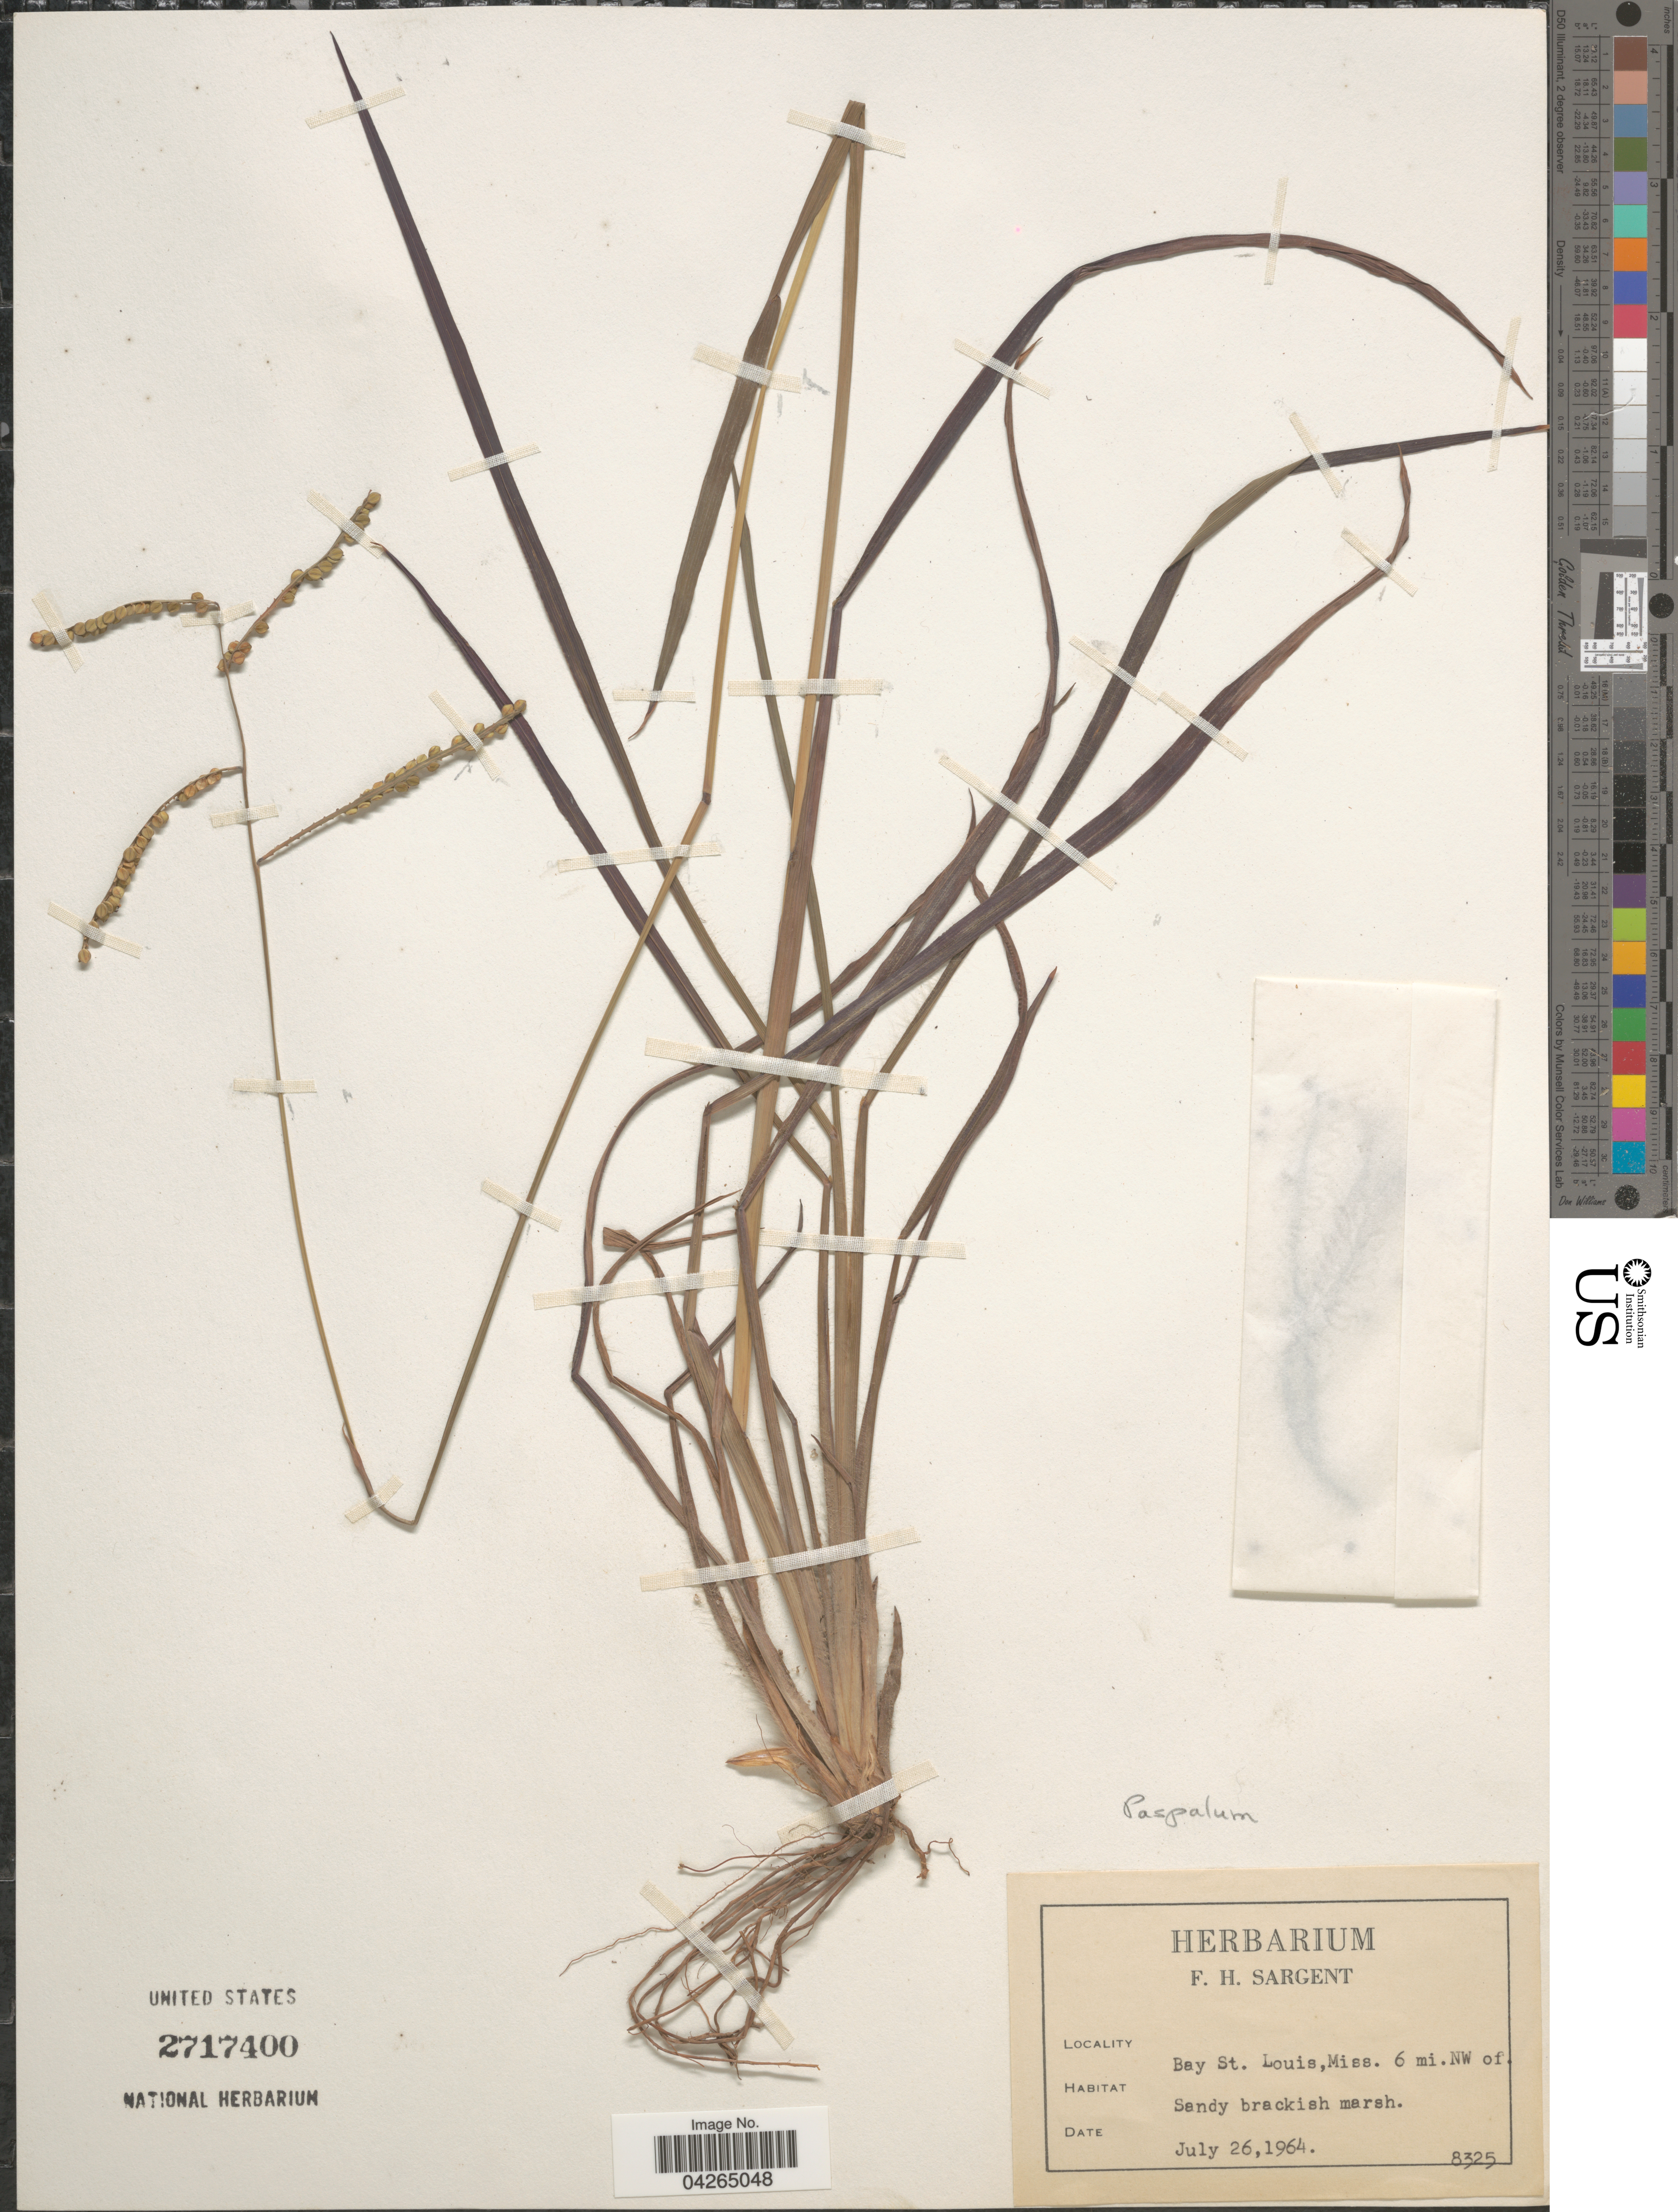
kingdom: Plantae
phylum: Tracheophyta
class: Liliopsida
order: Poales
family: Poaceae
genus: Paspalum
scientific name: Paspalum sp.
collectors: Ex herb. F. H. Sargent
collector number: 8325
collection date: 1964-07-26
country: United States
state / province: Mississippi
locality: Bay St. Louis, 6 mi. NW of.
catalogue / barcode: US 2717400